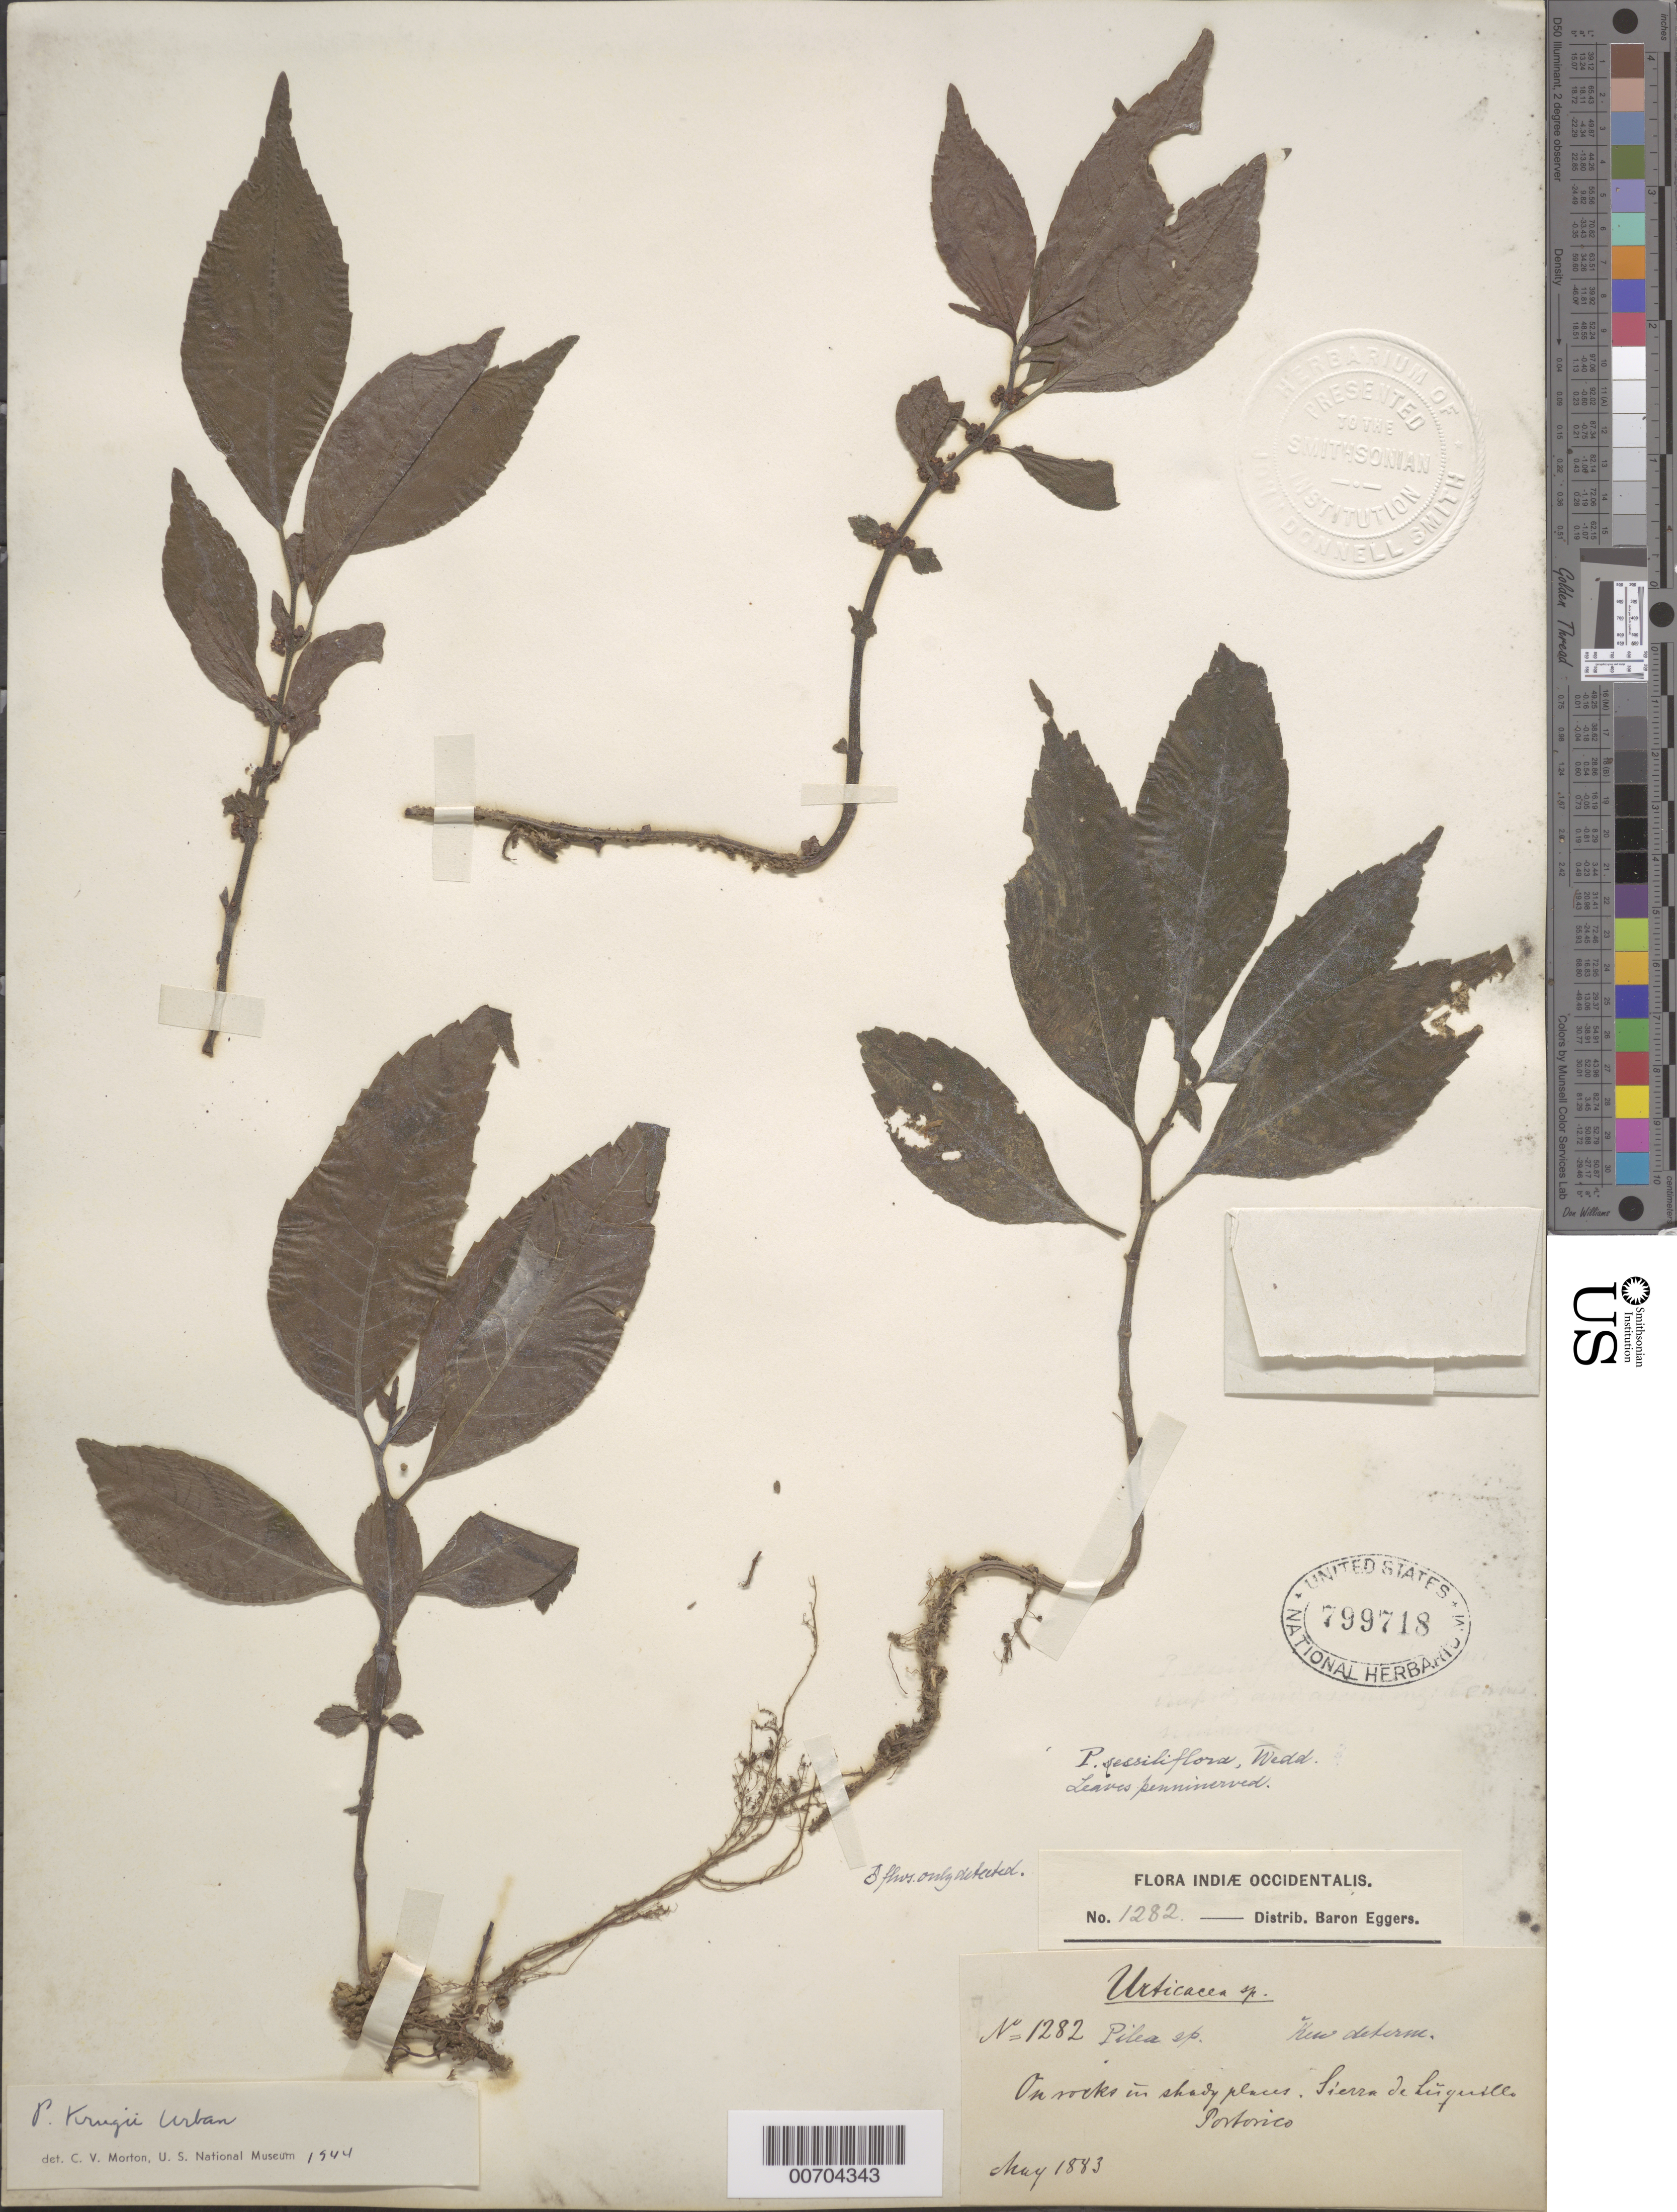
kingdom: Plantae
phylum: Tracheophyta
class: Magnoliopsida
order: Rosales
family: Urticaceae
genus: Pilea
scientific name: Pilea krugii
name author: Urb.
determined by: Morton, C. V.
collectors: H. F. A. von Eggers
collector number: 1282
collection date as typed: May 1883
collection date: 1883-05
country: Puerto Rico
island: Greater Antilles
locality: Sierra de Luquillo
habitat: Rocks in shady places.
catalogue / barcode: US 799718